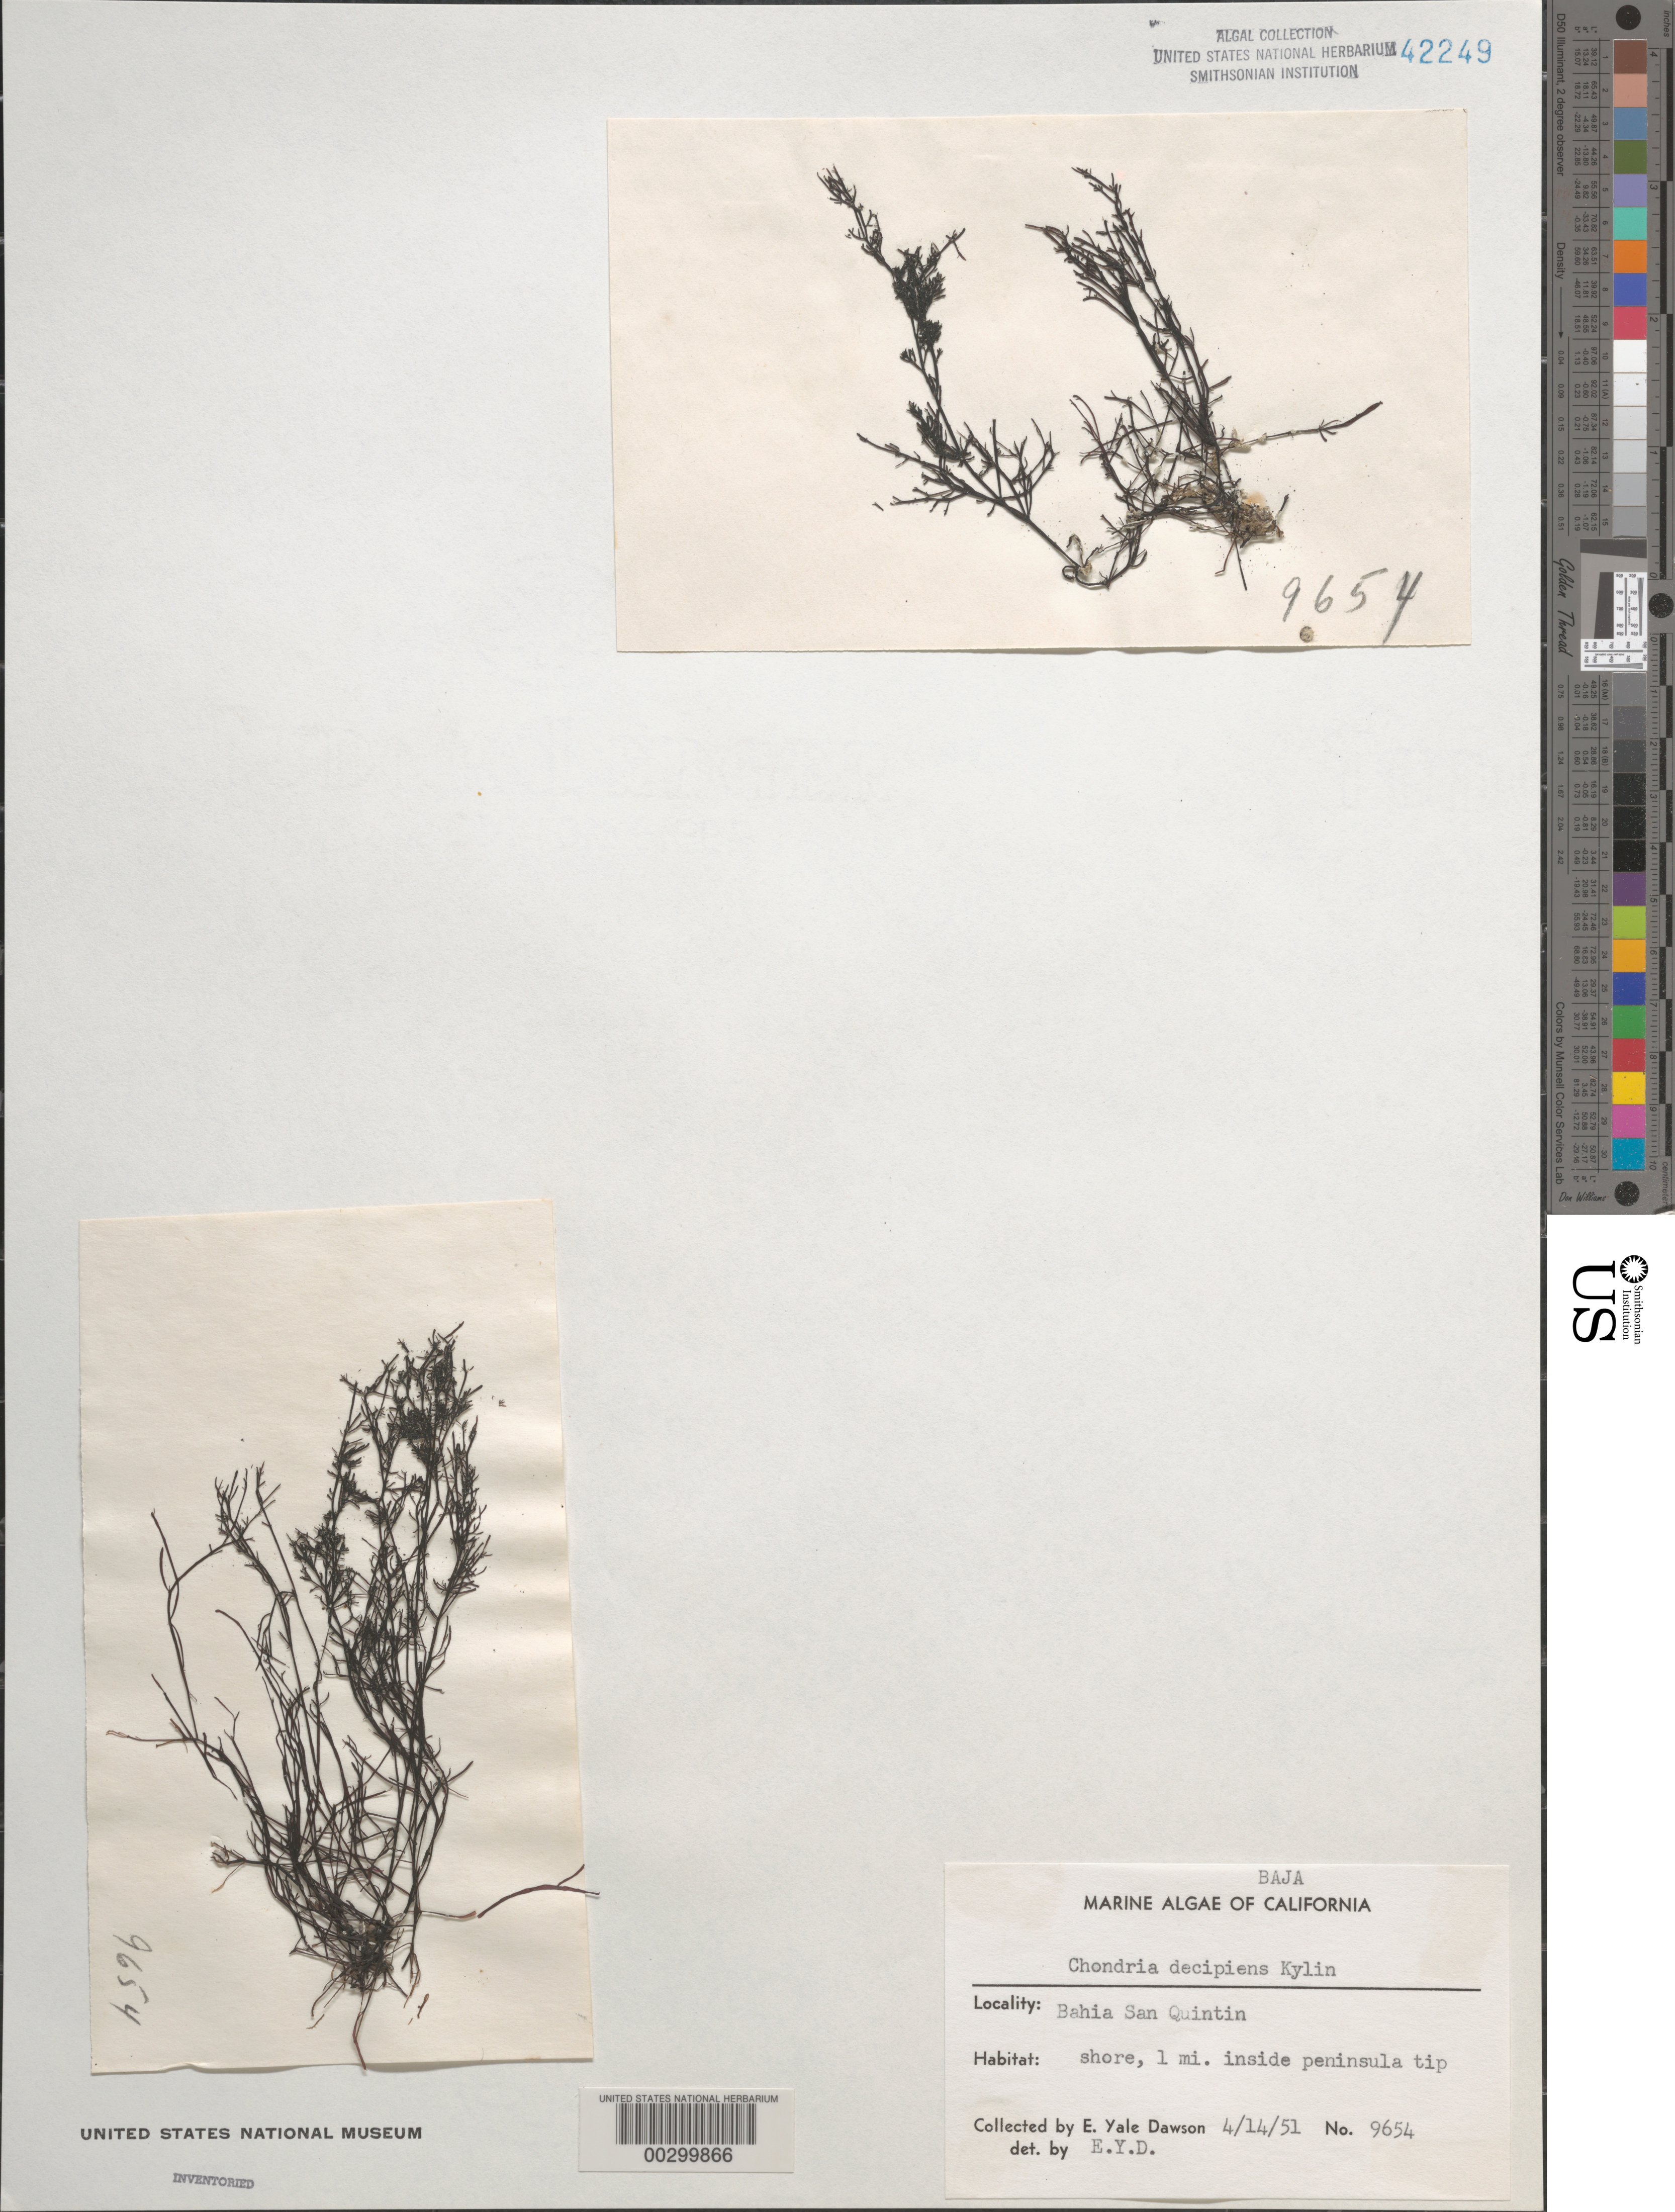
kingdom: Plantae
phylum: Rhodophyta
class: Florideophyceae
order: Ceramiales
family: Rhodomelaceae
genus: Chondria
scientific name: Chondria decipiens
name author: Kylin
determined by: Dawson, E. Y.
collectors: E. Y. Dawson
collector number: EYD 9654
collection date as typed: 14 Apr 1951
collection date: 1951-04-14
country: Mexico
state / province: Baja California Norte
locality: Bahia San Quintin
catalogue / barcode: US 42249